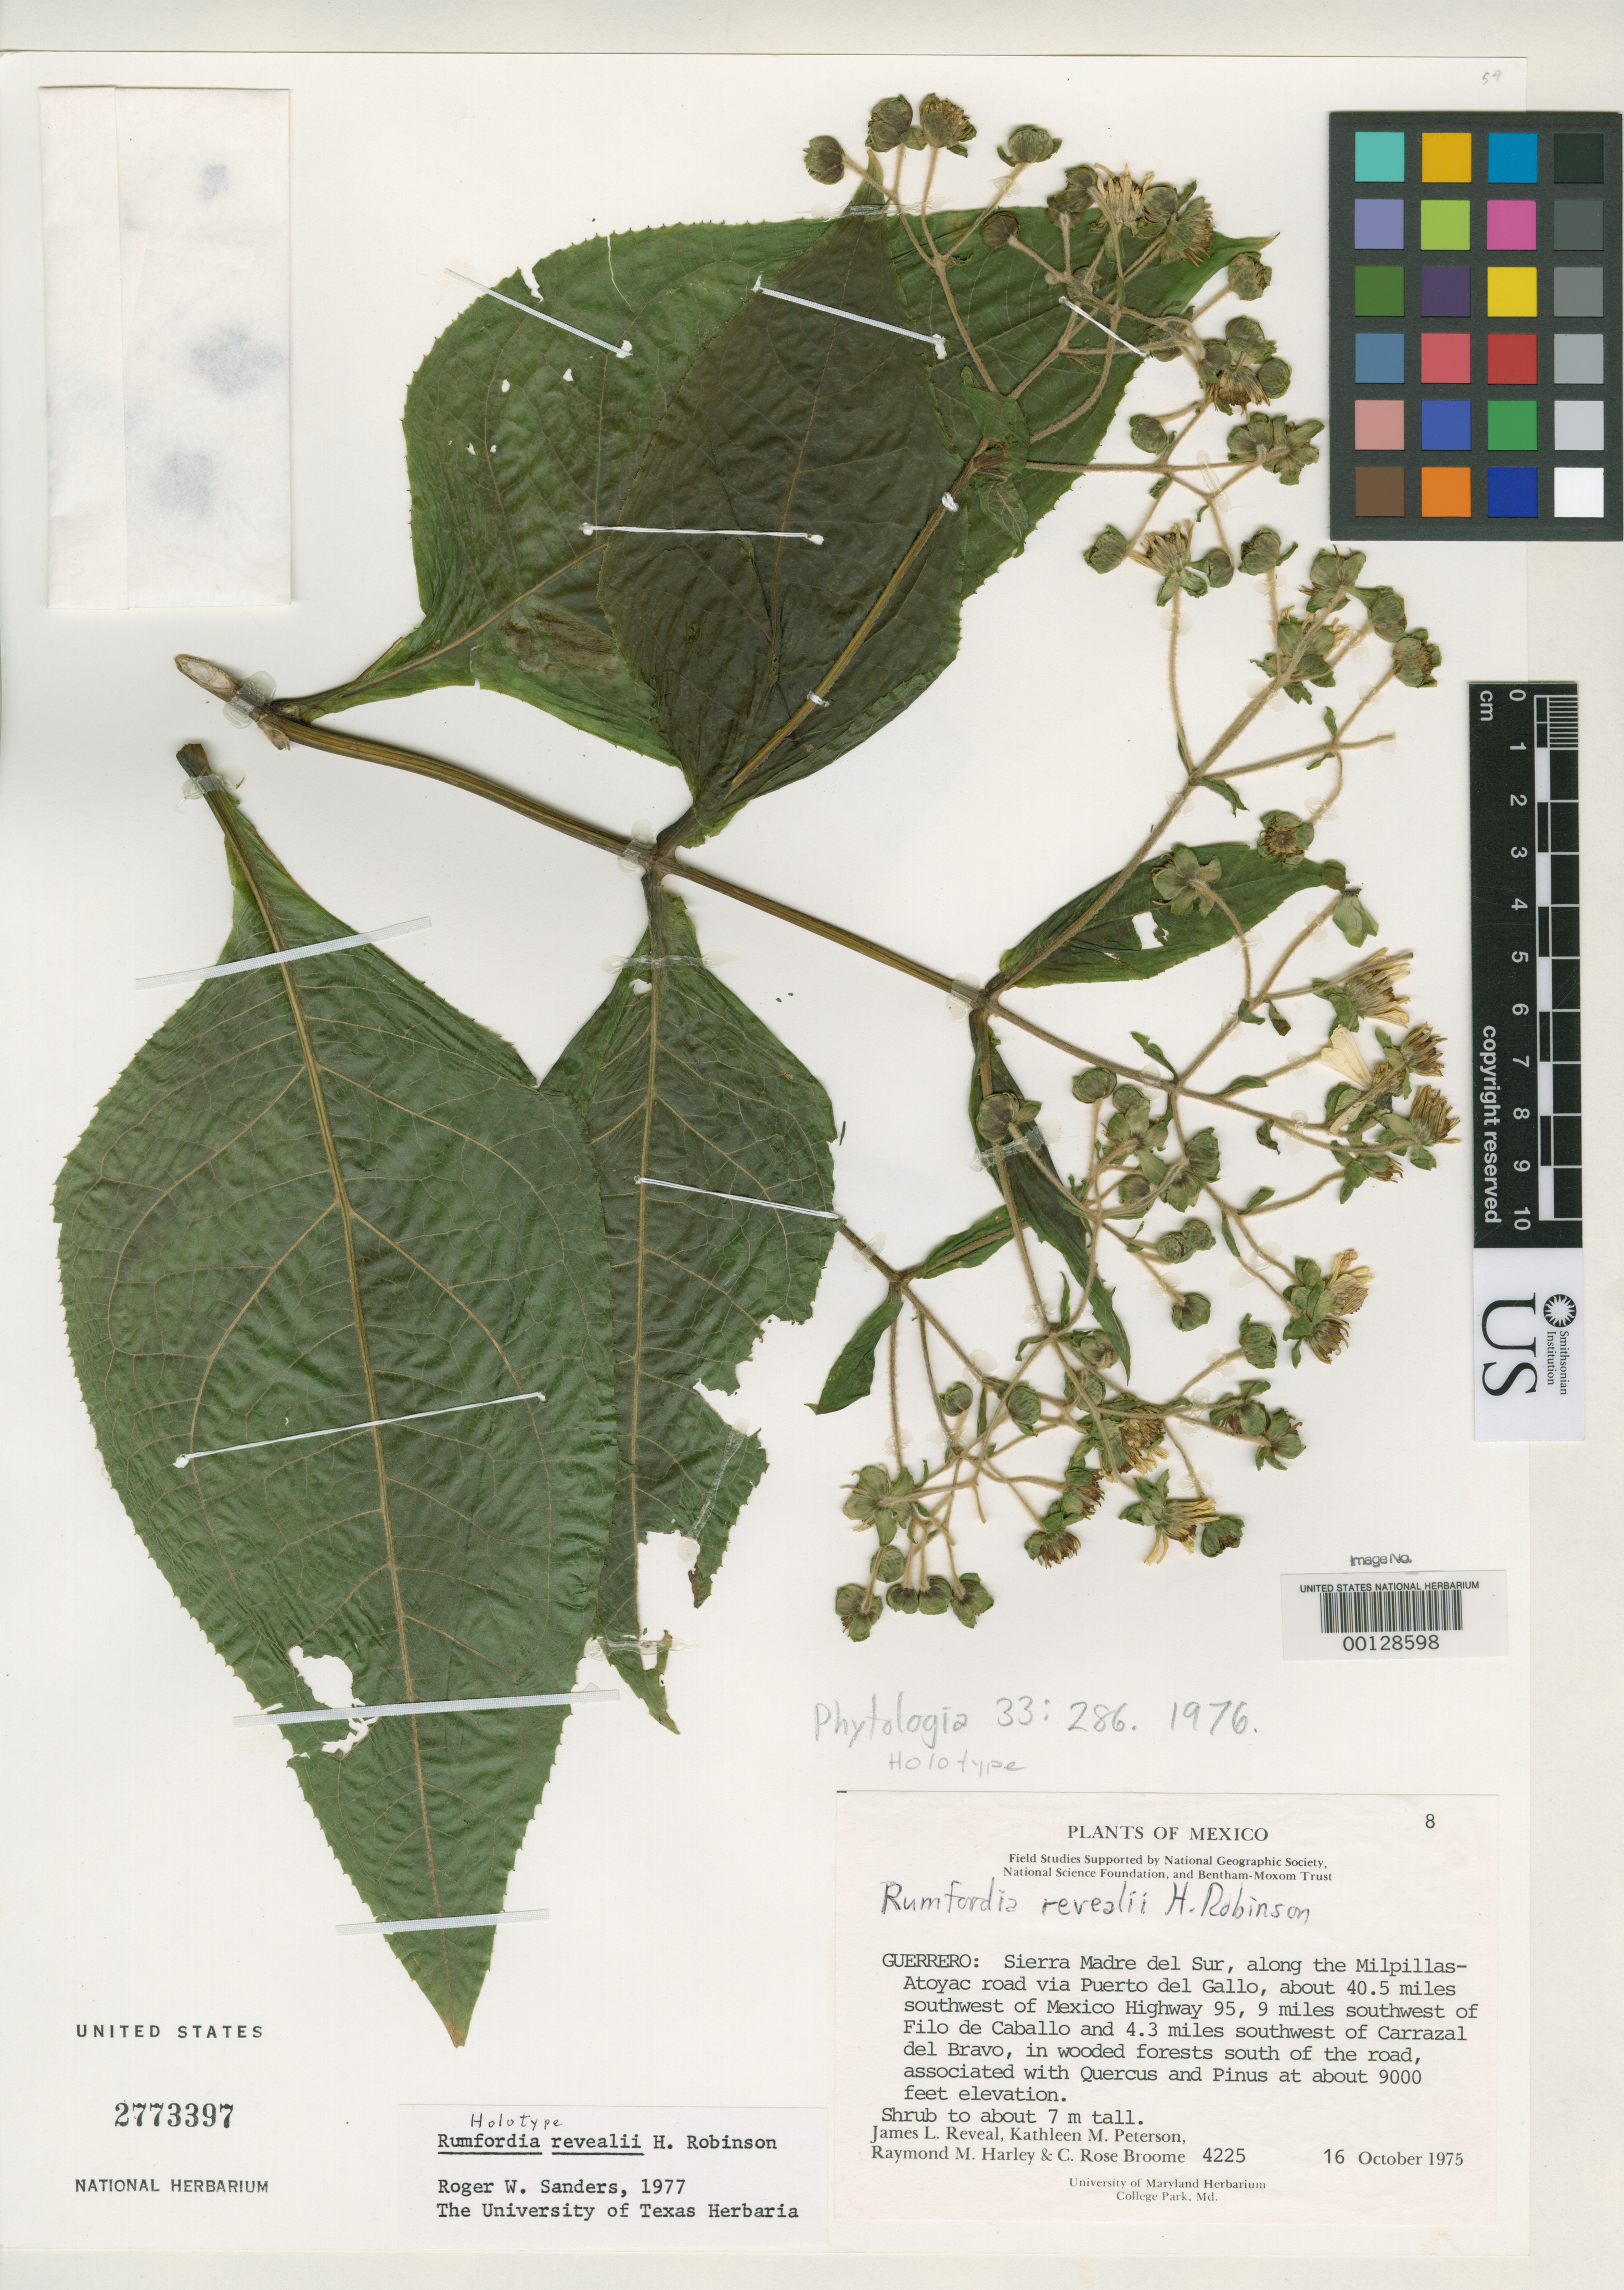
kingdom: Plantae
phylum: Tracheophyta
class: Magnoliopsida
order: Asterales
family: Asteraceae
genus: Rumfordia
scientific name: Rumfordia revealii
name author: H. Rob.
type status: Holotype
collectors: J. L. Reveal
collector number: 4225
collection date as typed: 16 Oct 1975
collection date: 1975-10-16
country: Mexico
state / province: Guerrero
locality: Sierra Madre del Sur, Milpillas - Atoyac Road.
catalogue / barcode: US 2773397